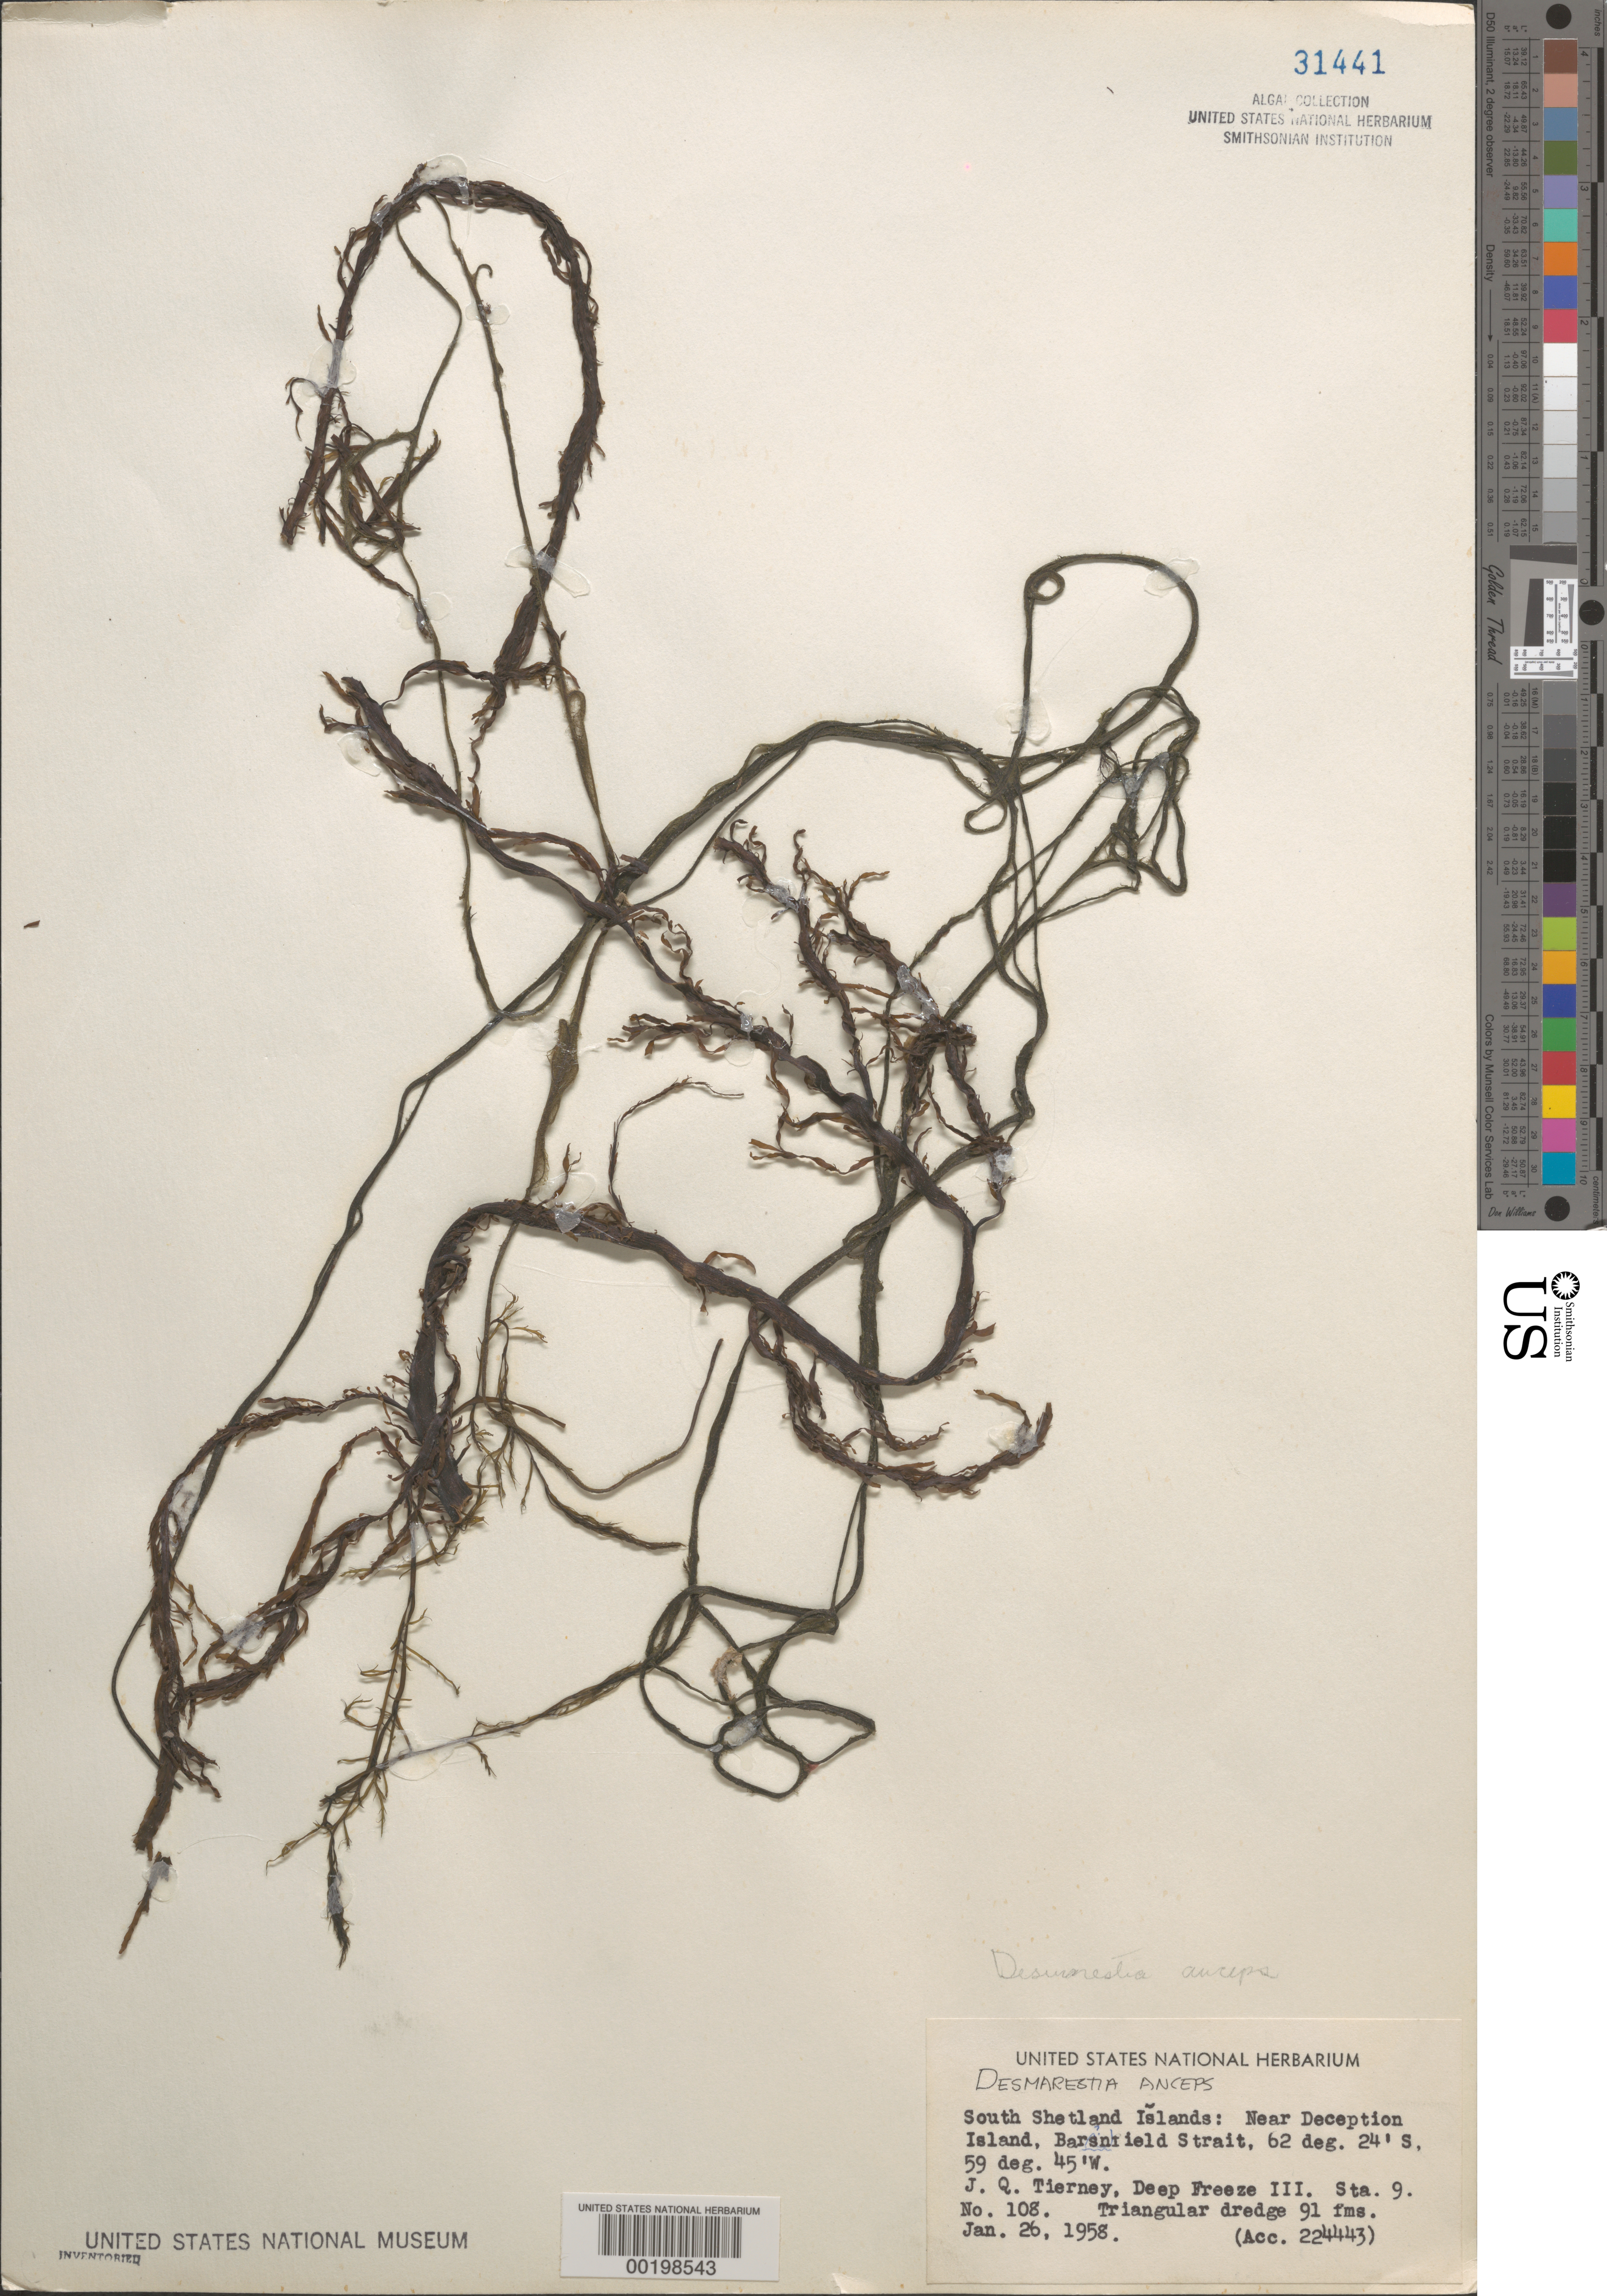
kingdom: Chromista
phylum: Ochrophyta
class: Phaeophyceae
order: Desmarestiales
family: Desmarestiaceae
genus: Desmarestia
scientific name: Desmarestia anceps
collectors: J. Tierney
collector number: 108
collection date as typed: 26 Jan 1958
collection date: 1958-01-26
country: Antarctica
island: Deception Island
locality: Barnsfield Strait, near Deception Island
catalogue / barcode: US 31441